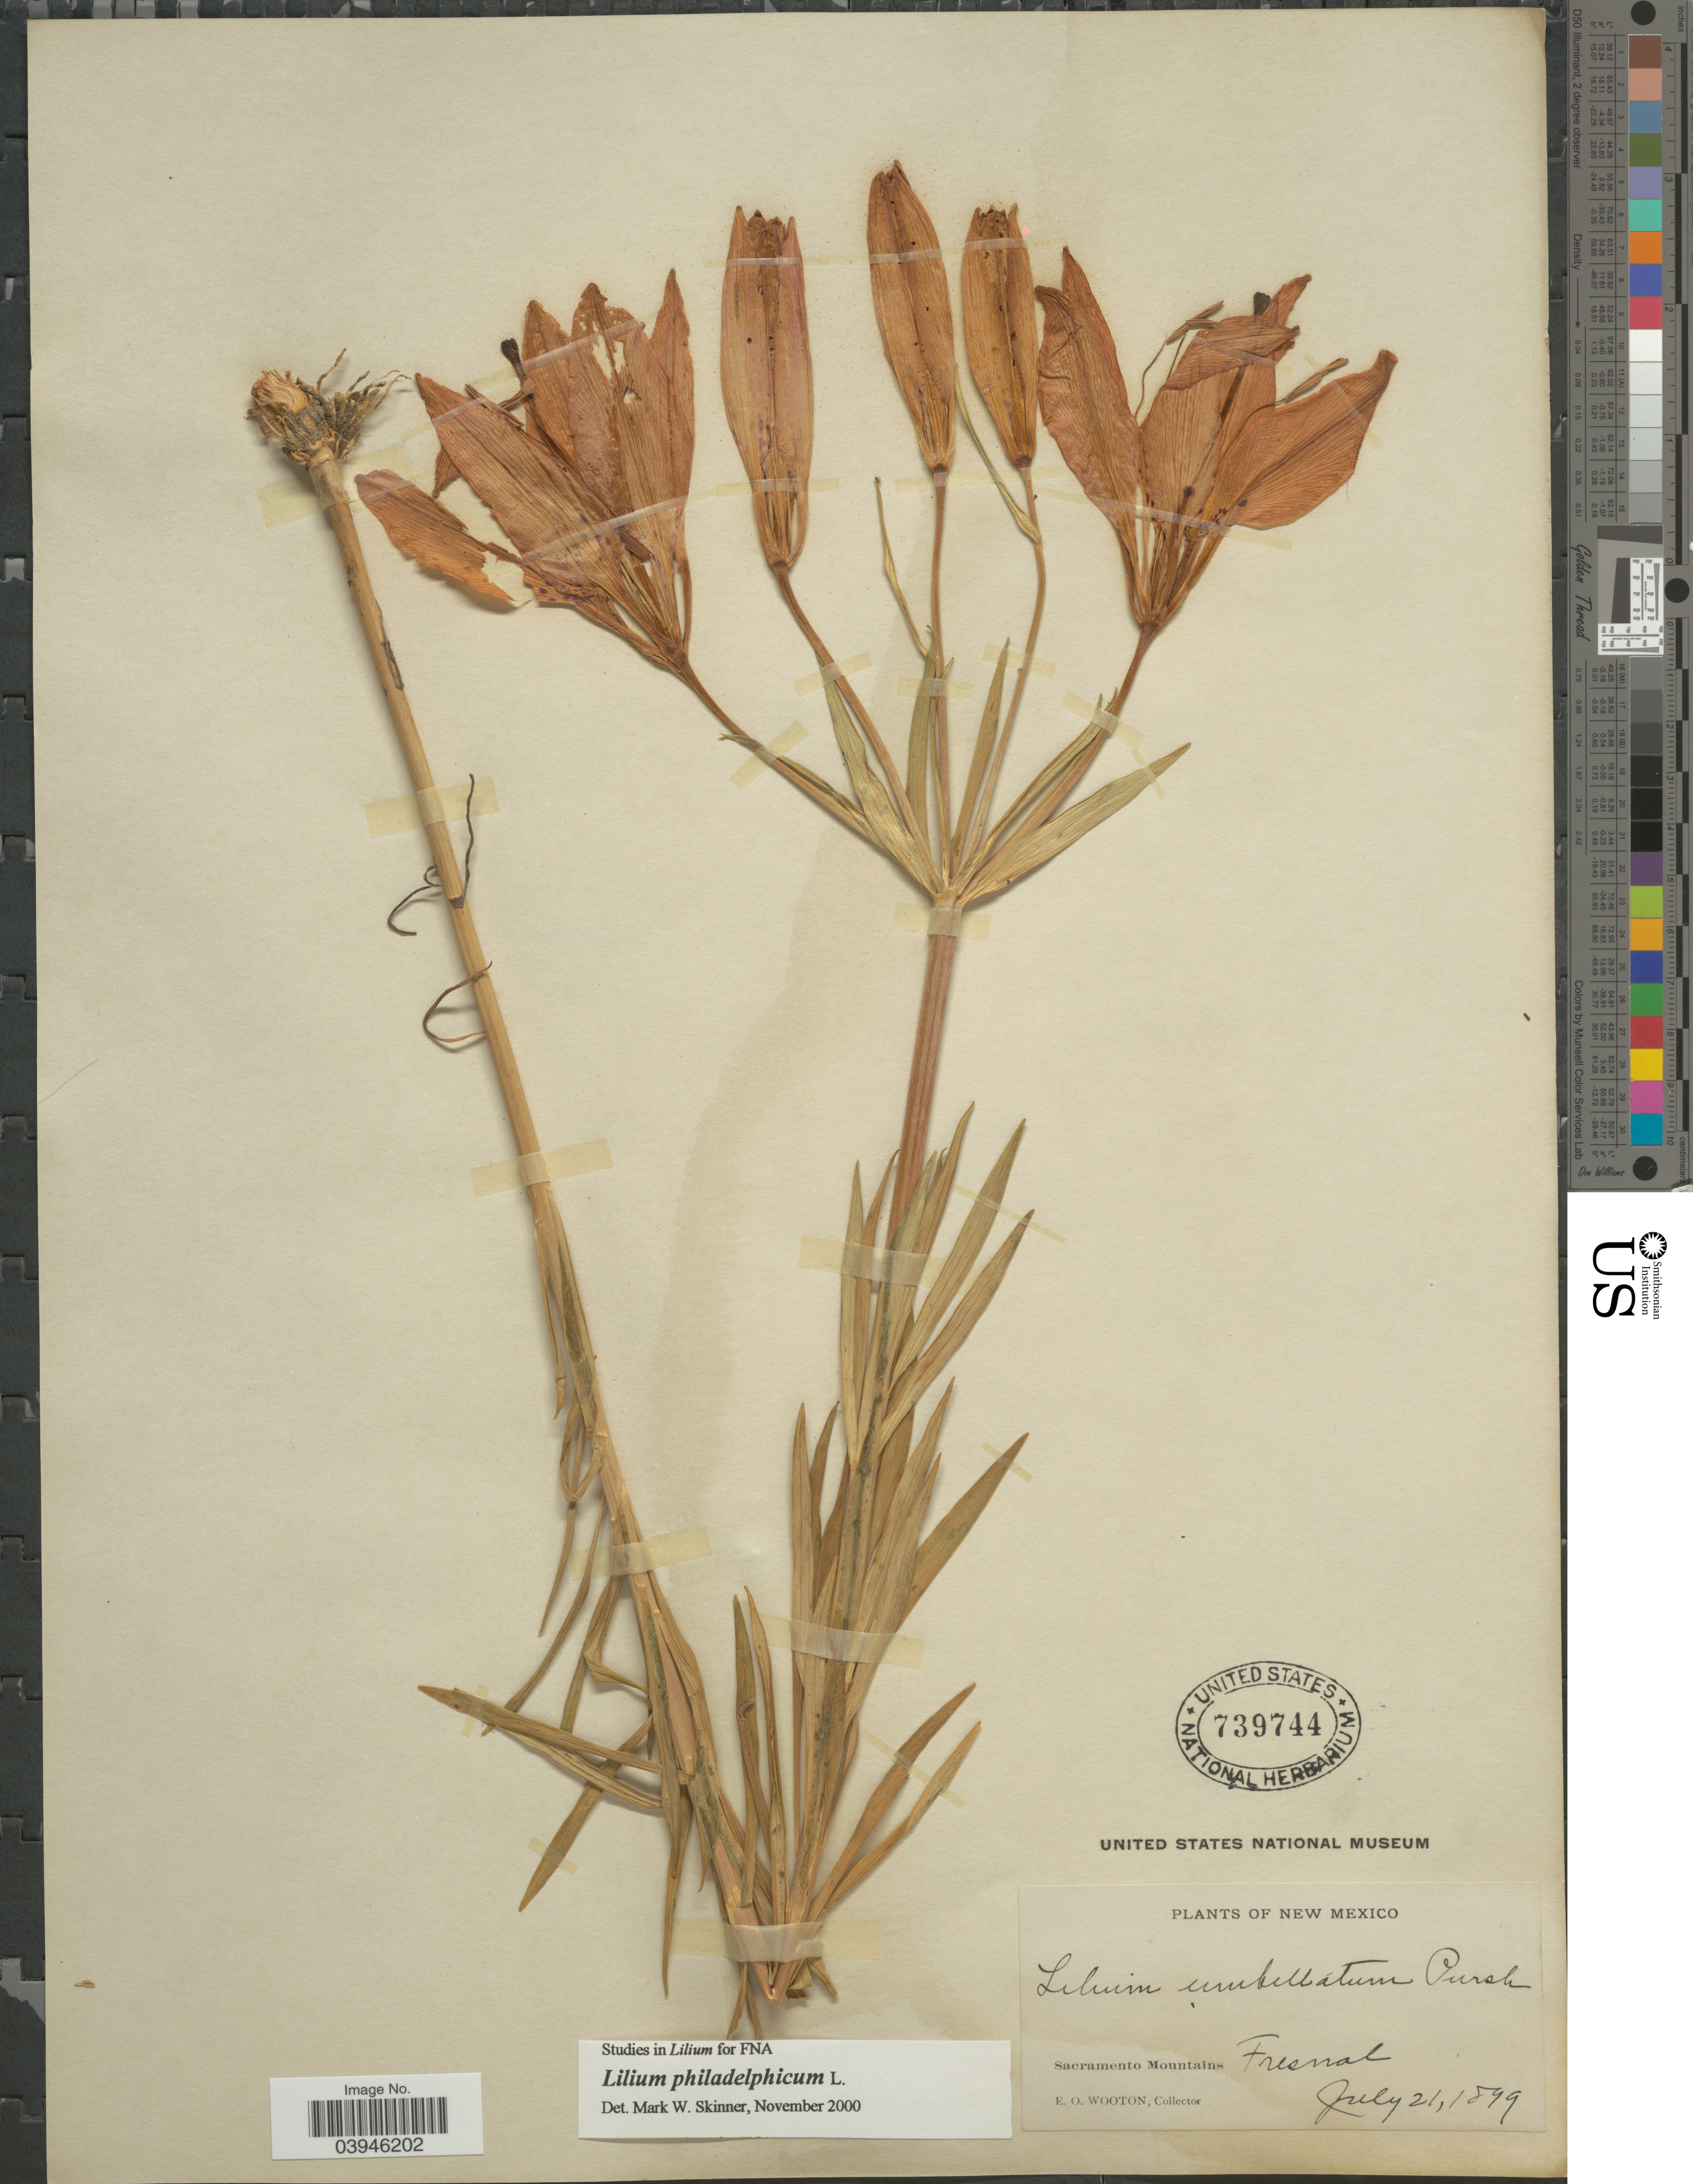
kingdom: Plantae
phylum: Tracheophyta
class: Liliopsida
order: Liliales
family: Liliaceae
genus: Lilium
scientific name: Lilium philadelphicum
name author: L.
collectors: E. O. Wooton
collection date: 1899-07-21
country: United States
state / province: New Mexico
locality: Sacramento Mountains. Fresnal.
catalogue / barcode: US 739744